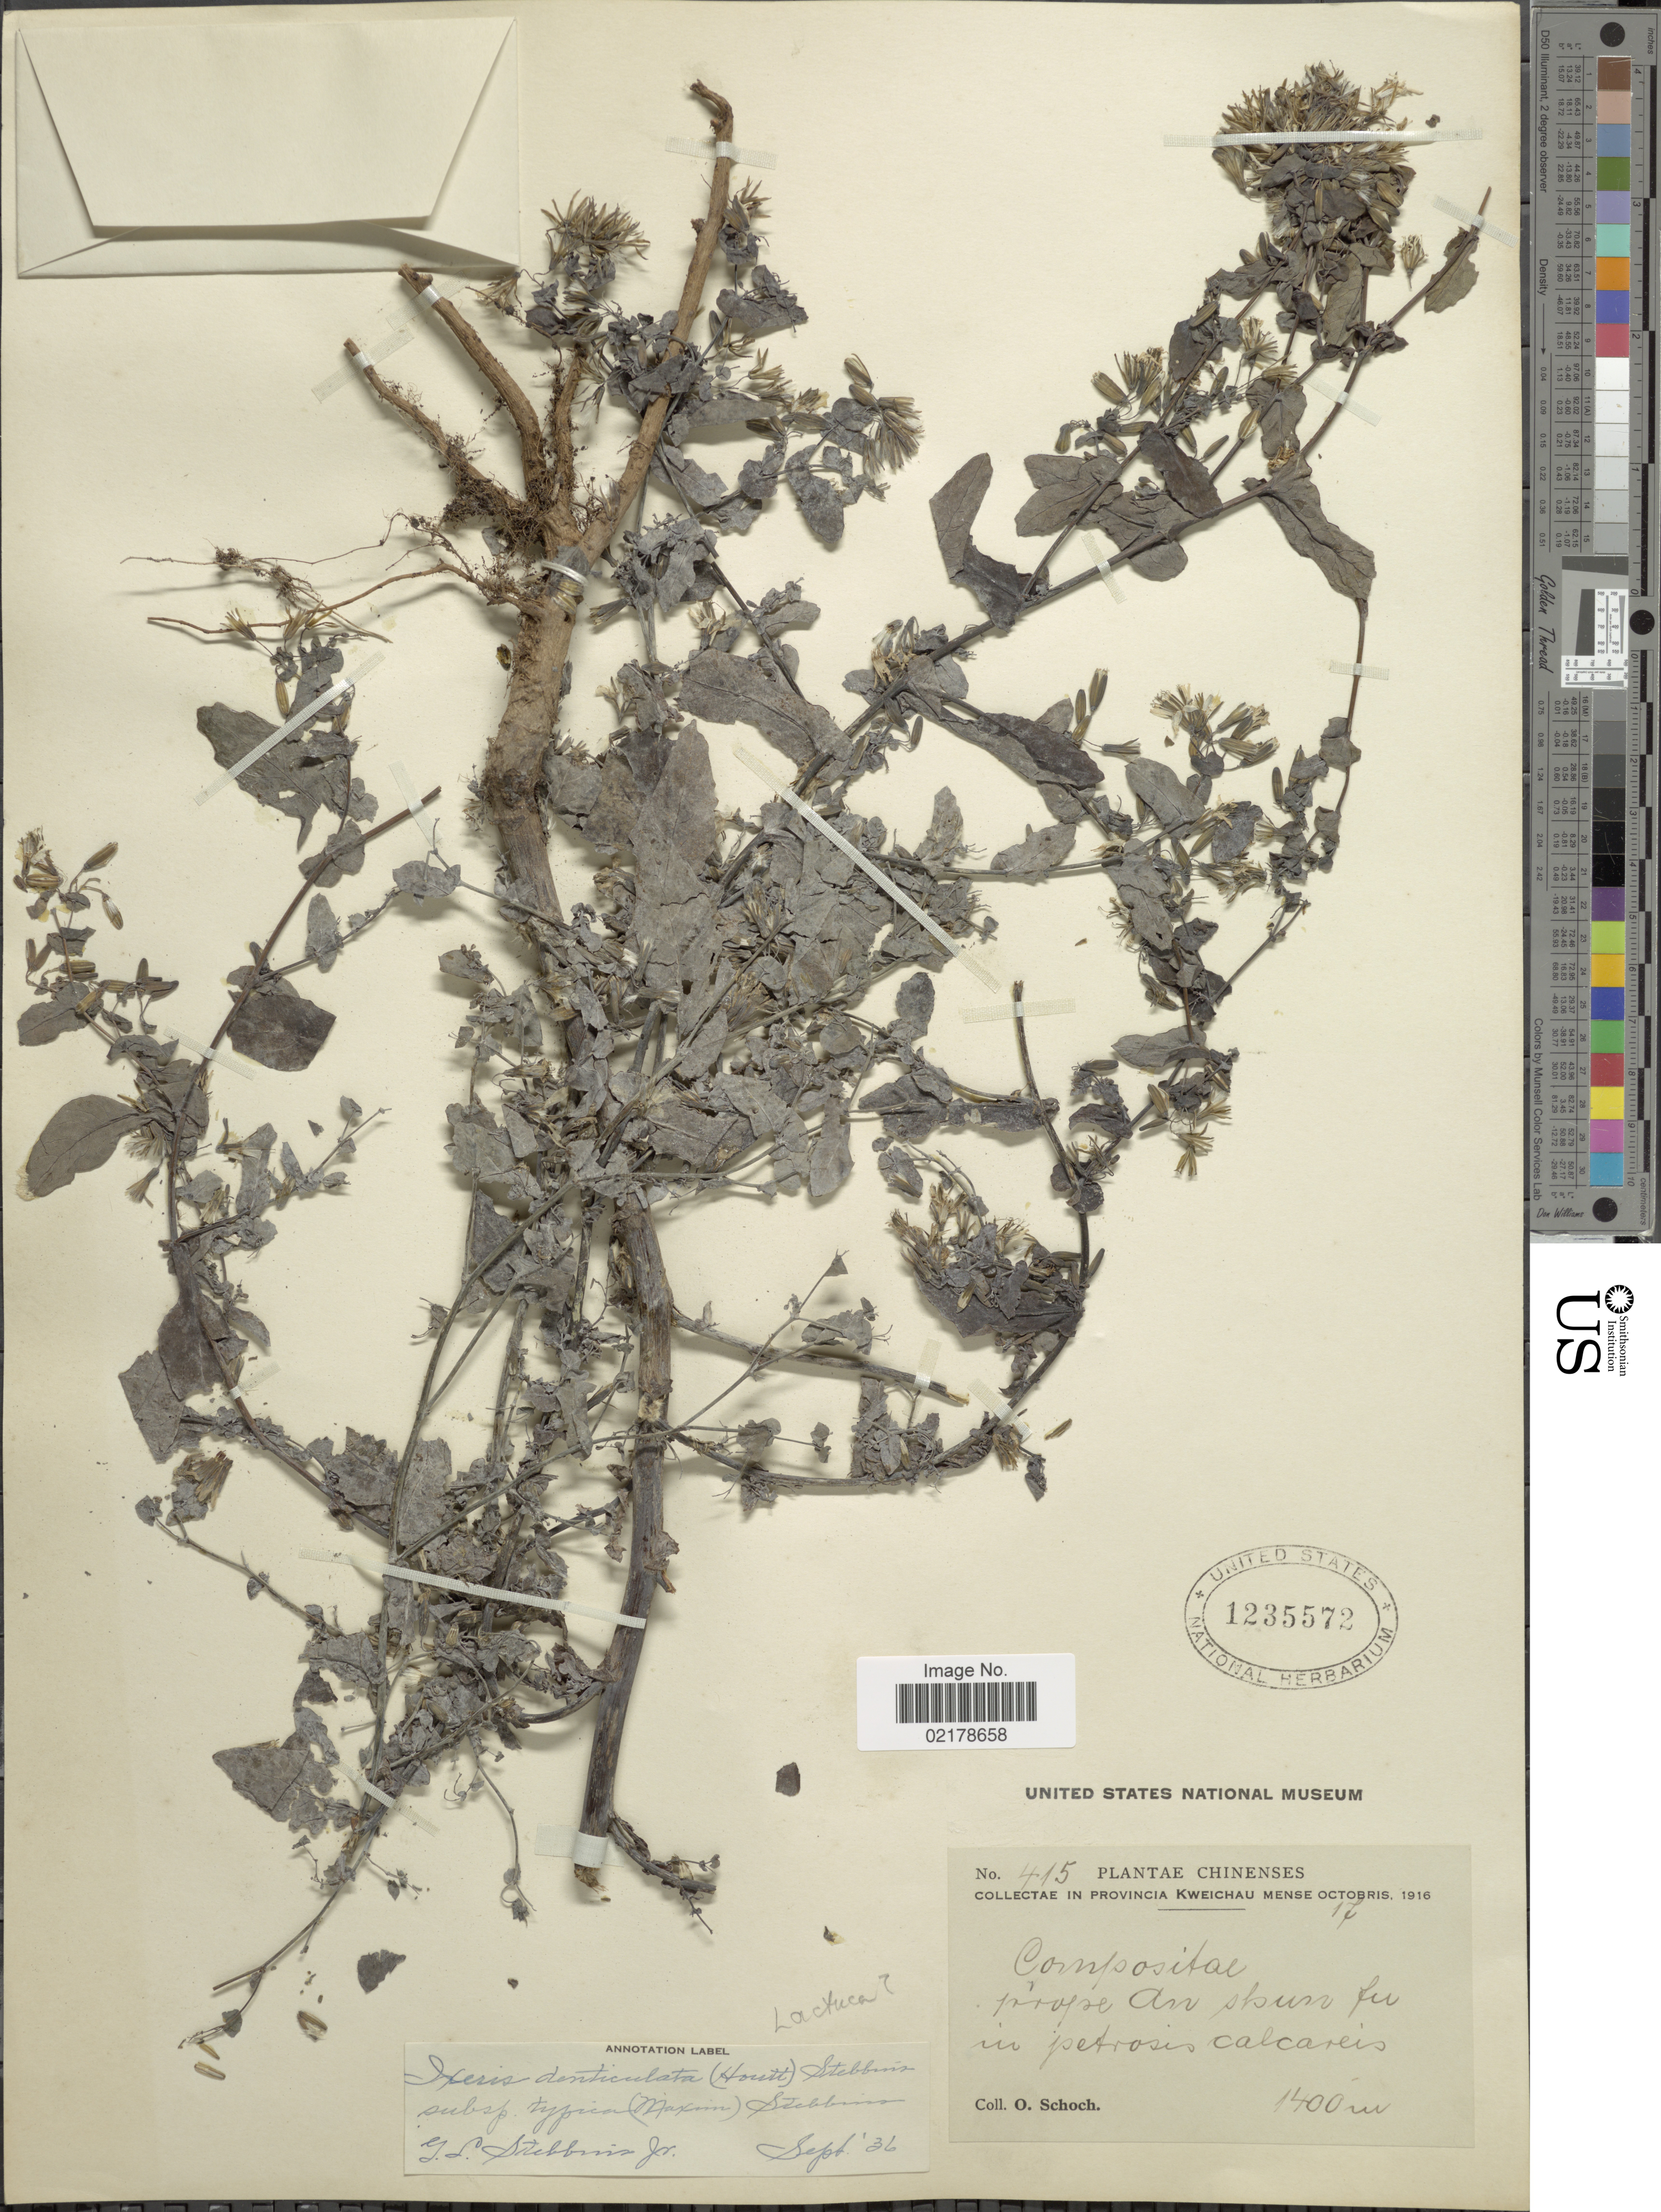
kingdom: Plantae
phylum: Tracheophyta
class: Magnoliopsida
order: Asterales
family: Asteraceae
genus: Crepidiastrum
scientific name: Crepidiastrum denticulatum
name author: (Houtt.) Pak & Kawano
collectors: O. Schoch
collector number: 415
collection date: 1916-10-17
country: China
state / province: Guizhou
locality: Provincia Kweichau. Prope An shun fu in petrosis calcareis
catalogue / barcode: US 1235572